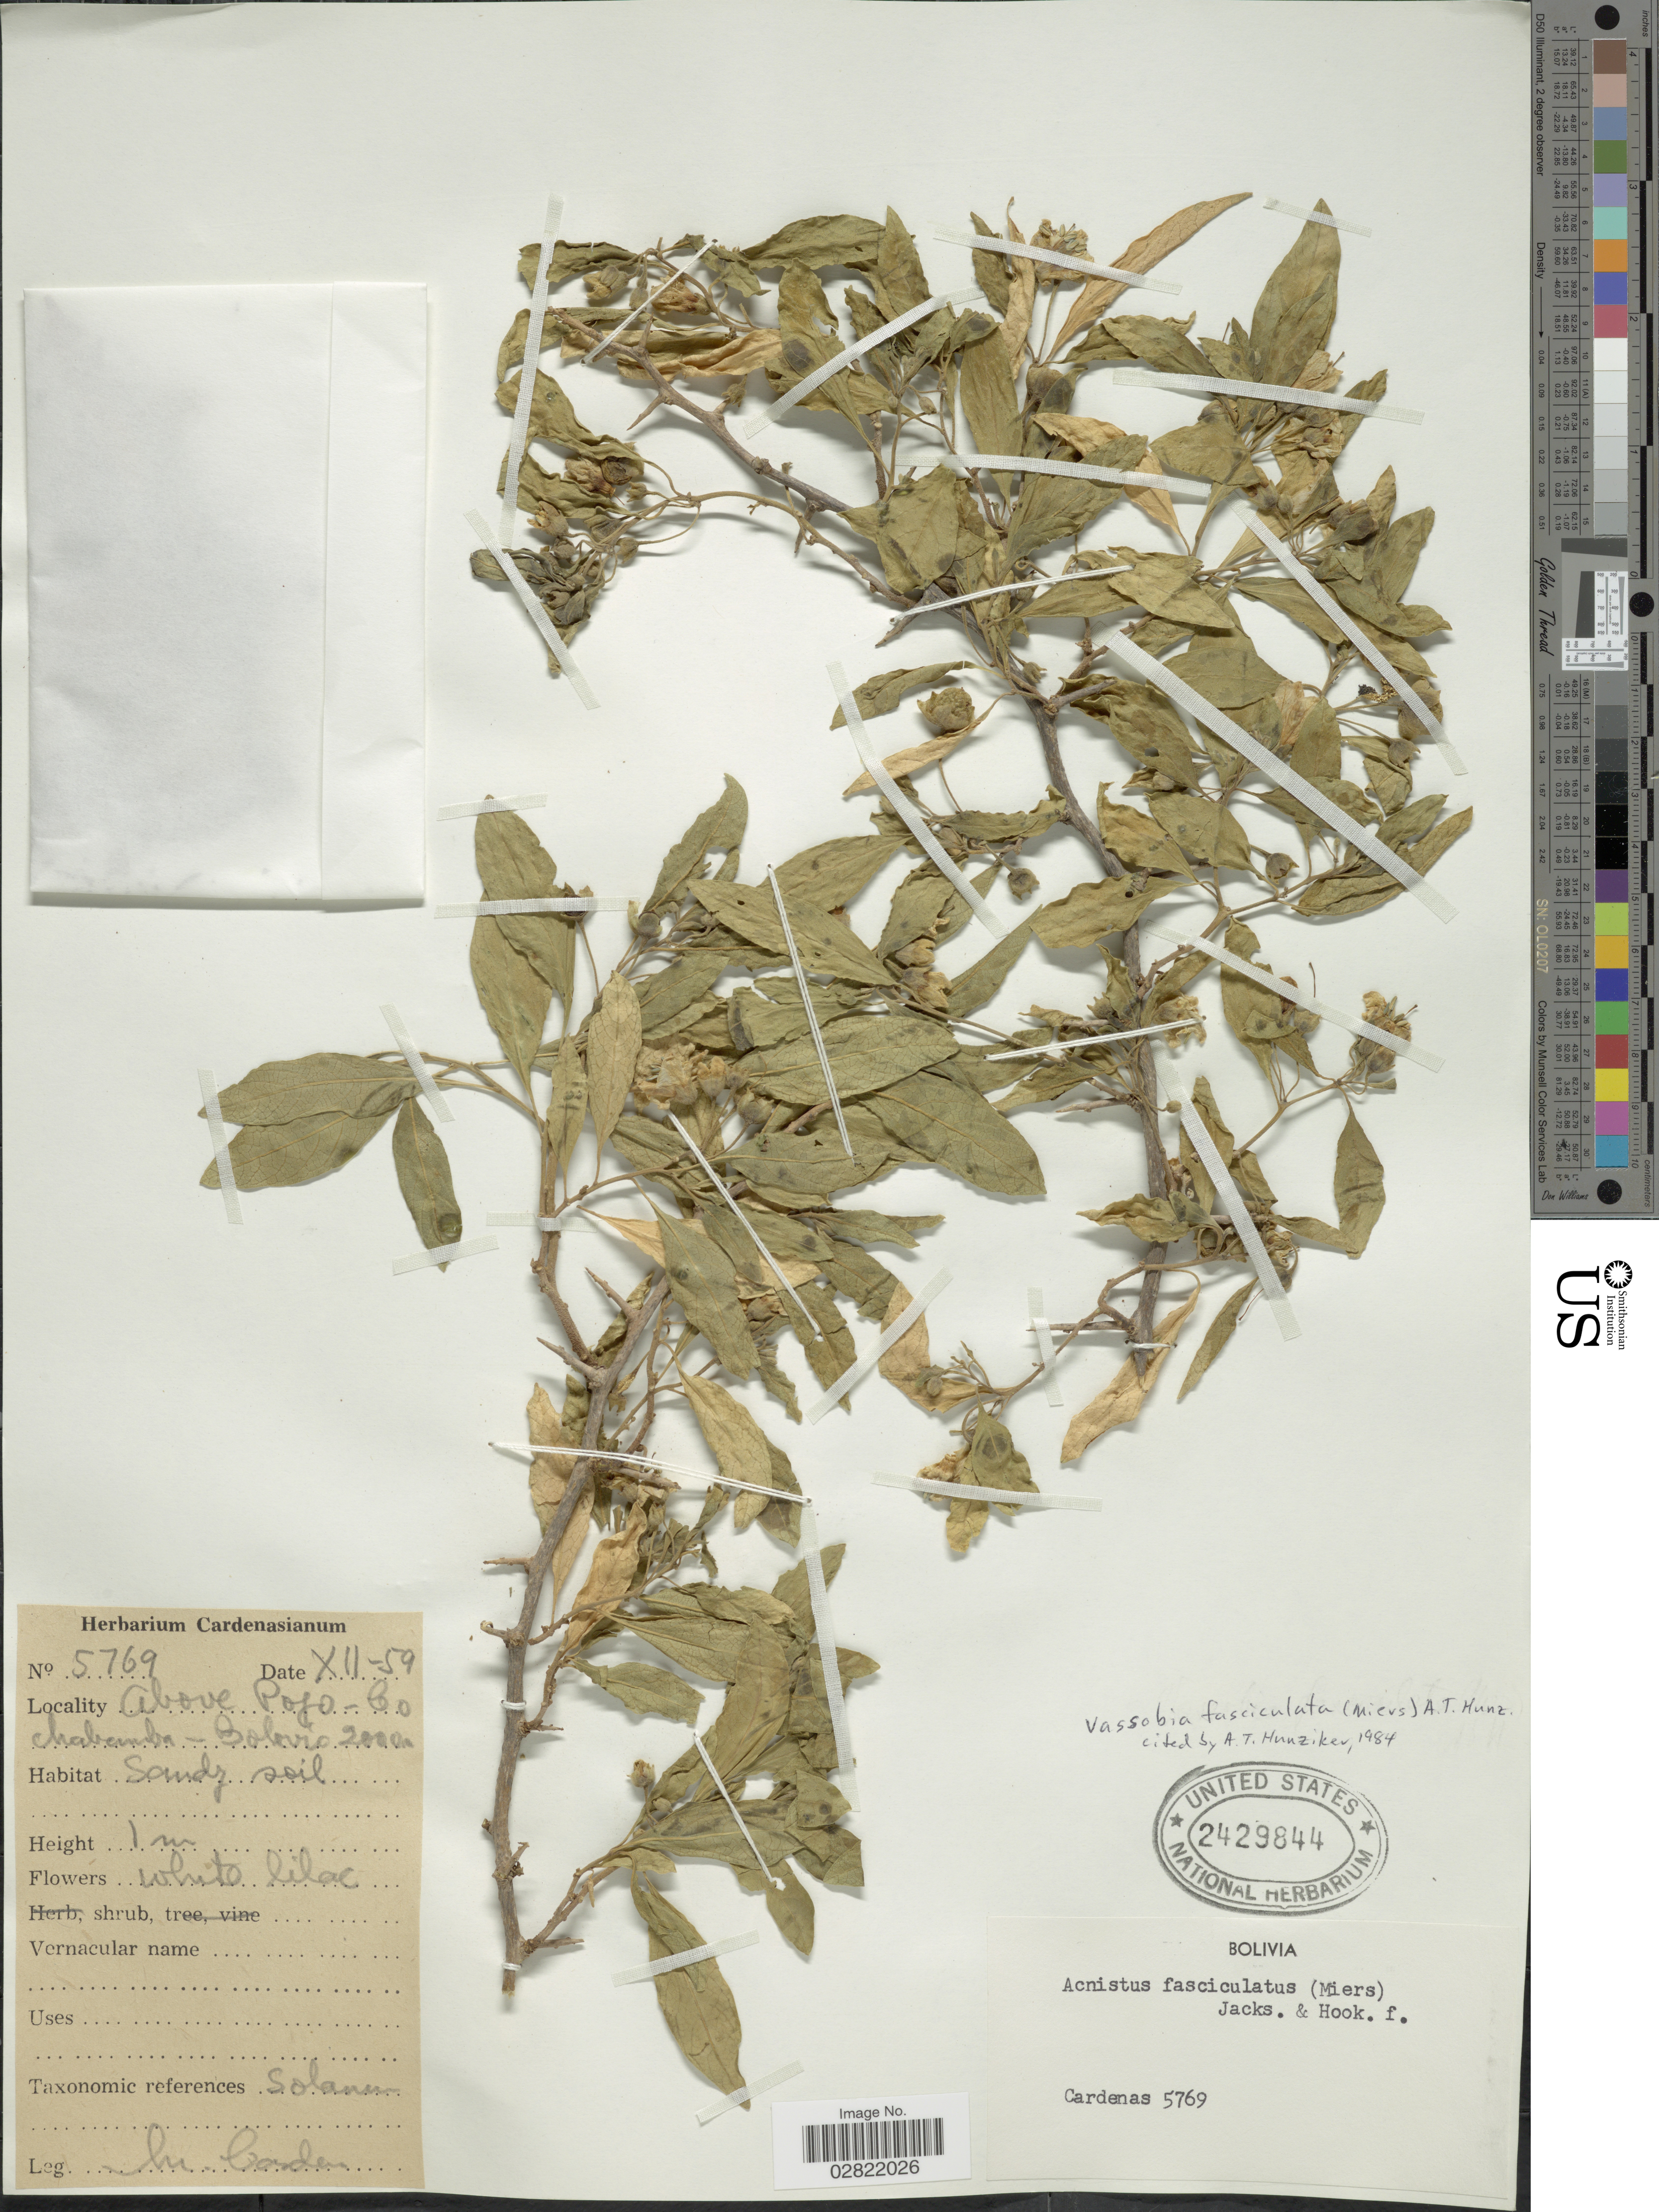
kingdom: Plantae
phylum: Tracheophyta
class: Magnoliopsida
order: Solanales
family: Solanaceae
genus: Vassobia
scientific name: Vassobia fasciculata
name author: (Miers) Hunz.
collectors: M. Cárdenas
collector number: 5769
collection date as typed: Transcribed d/m/y: /12/59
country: Bolivia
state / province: Cochabamba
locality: Above Pojo.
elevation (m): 2000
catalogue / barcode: US 2429844